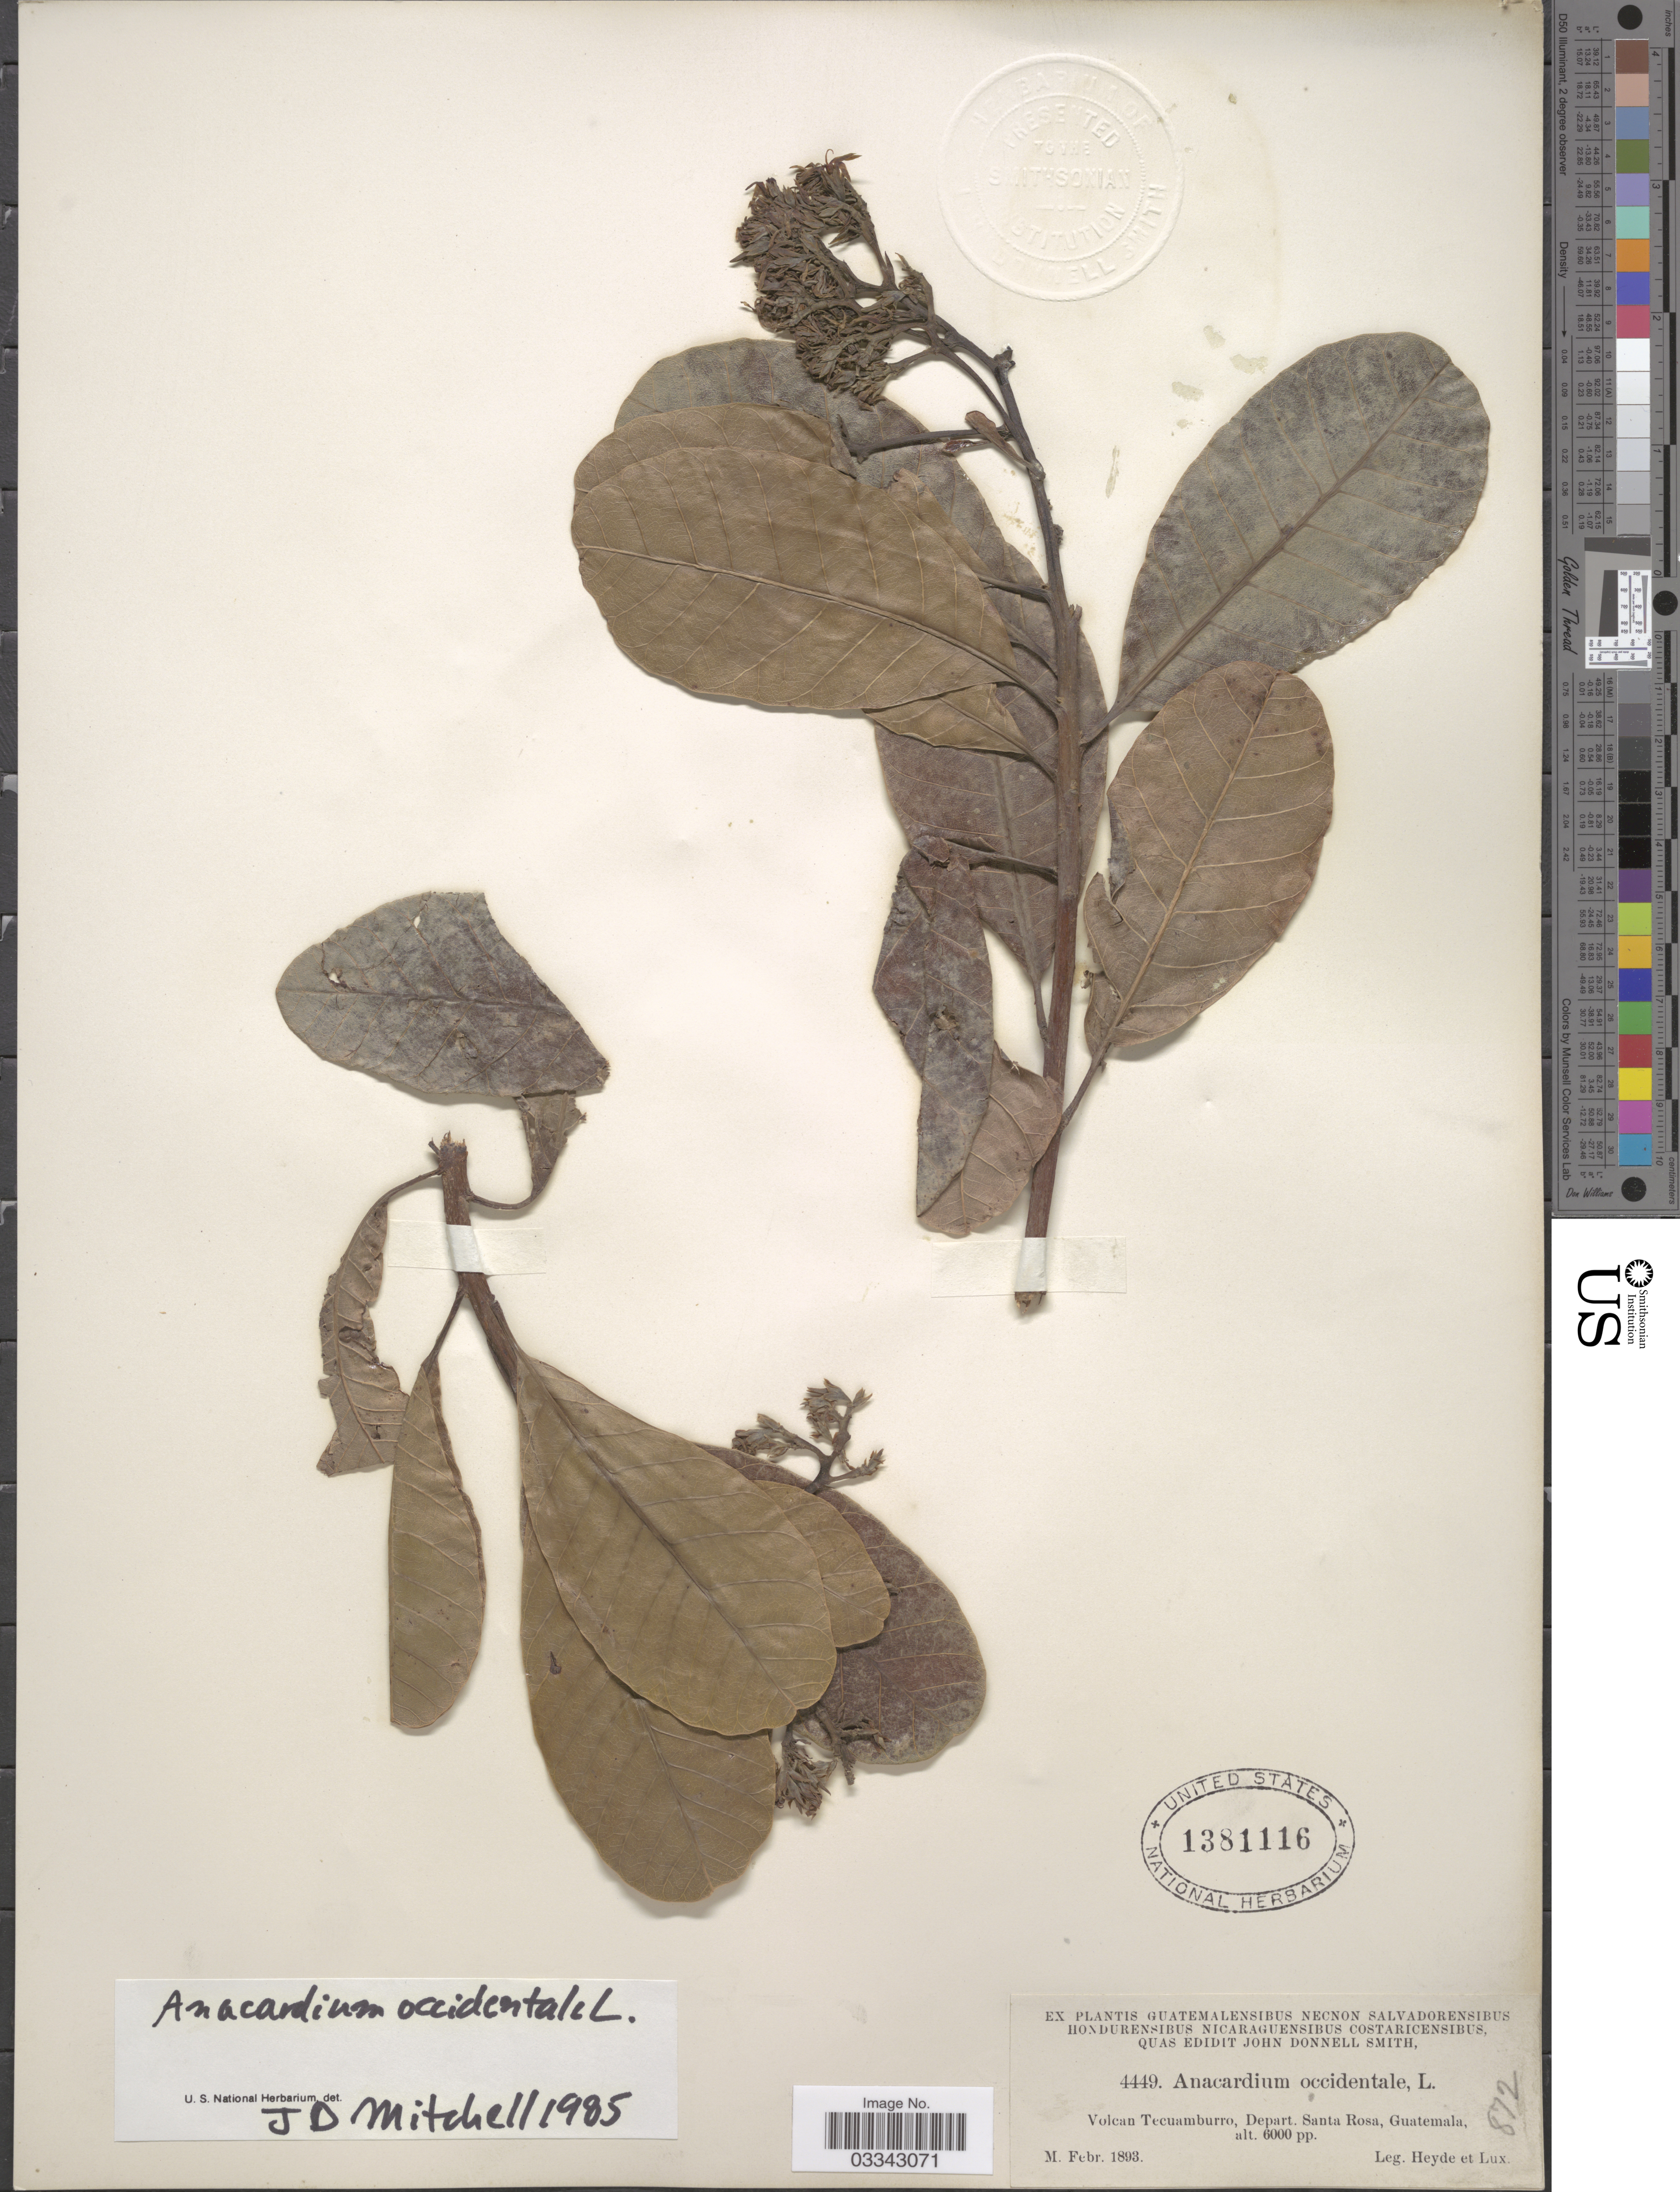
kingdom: Plantae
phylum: Tracheophyta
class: Magnoliopsida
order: Sapindales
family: Anacardiaceae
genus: Anacardium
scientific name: Anacardium occidentale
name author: L.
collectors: Heyde & Lux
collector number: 4449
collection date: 1893-02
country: Guatemala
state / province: Santa Rosa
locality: Volcan Tecuamburro, Depart. Santa Rosa.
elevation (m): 1829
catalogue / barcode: US 1381116